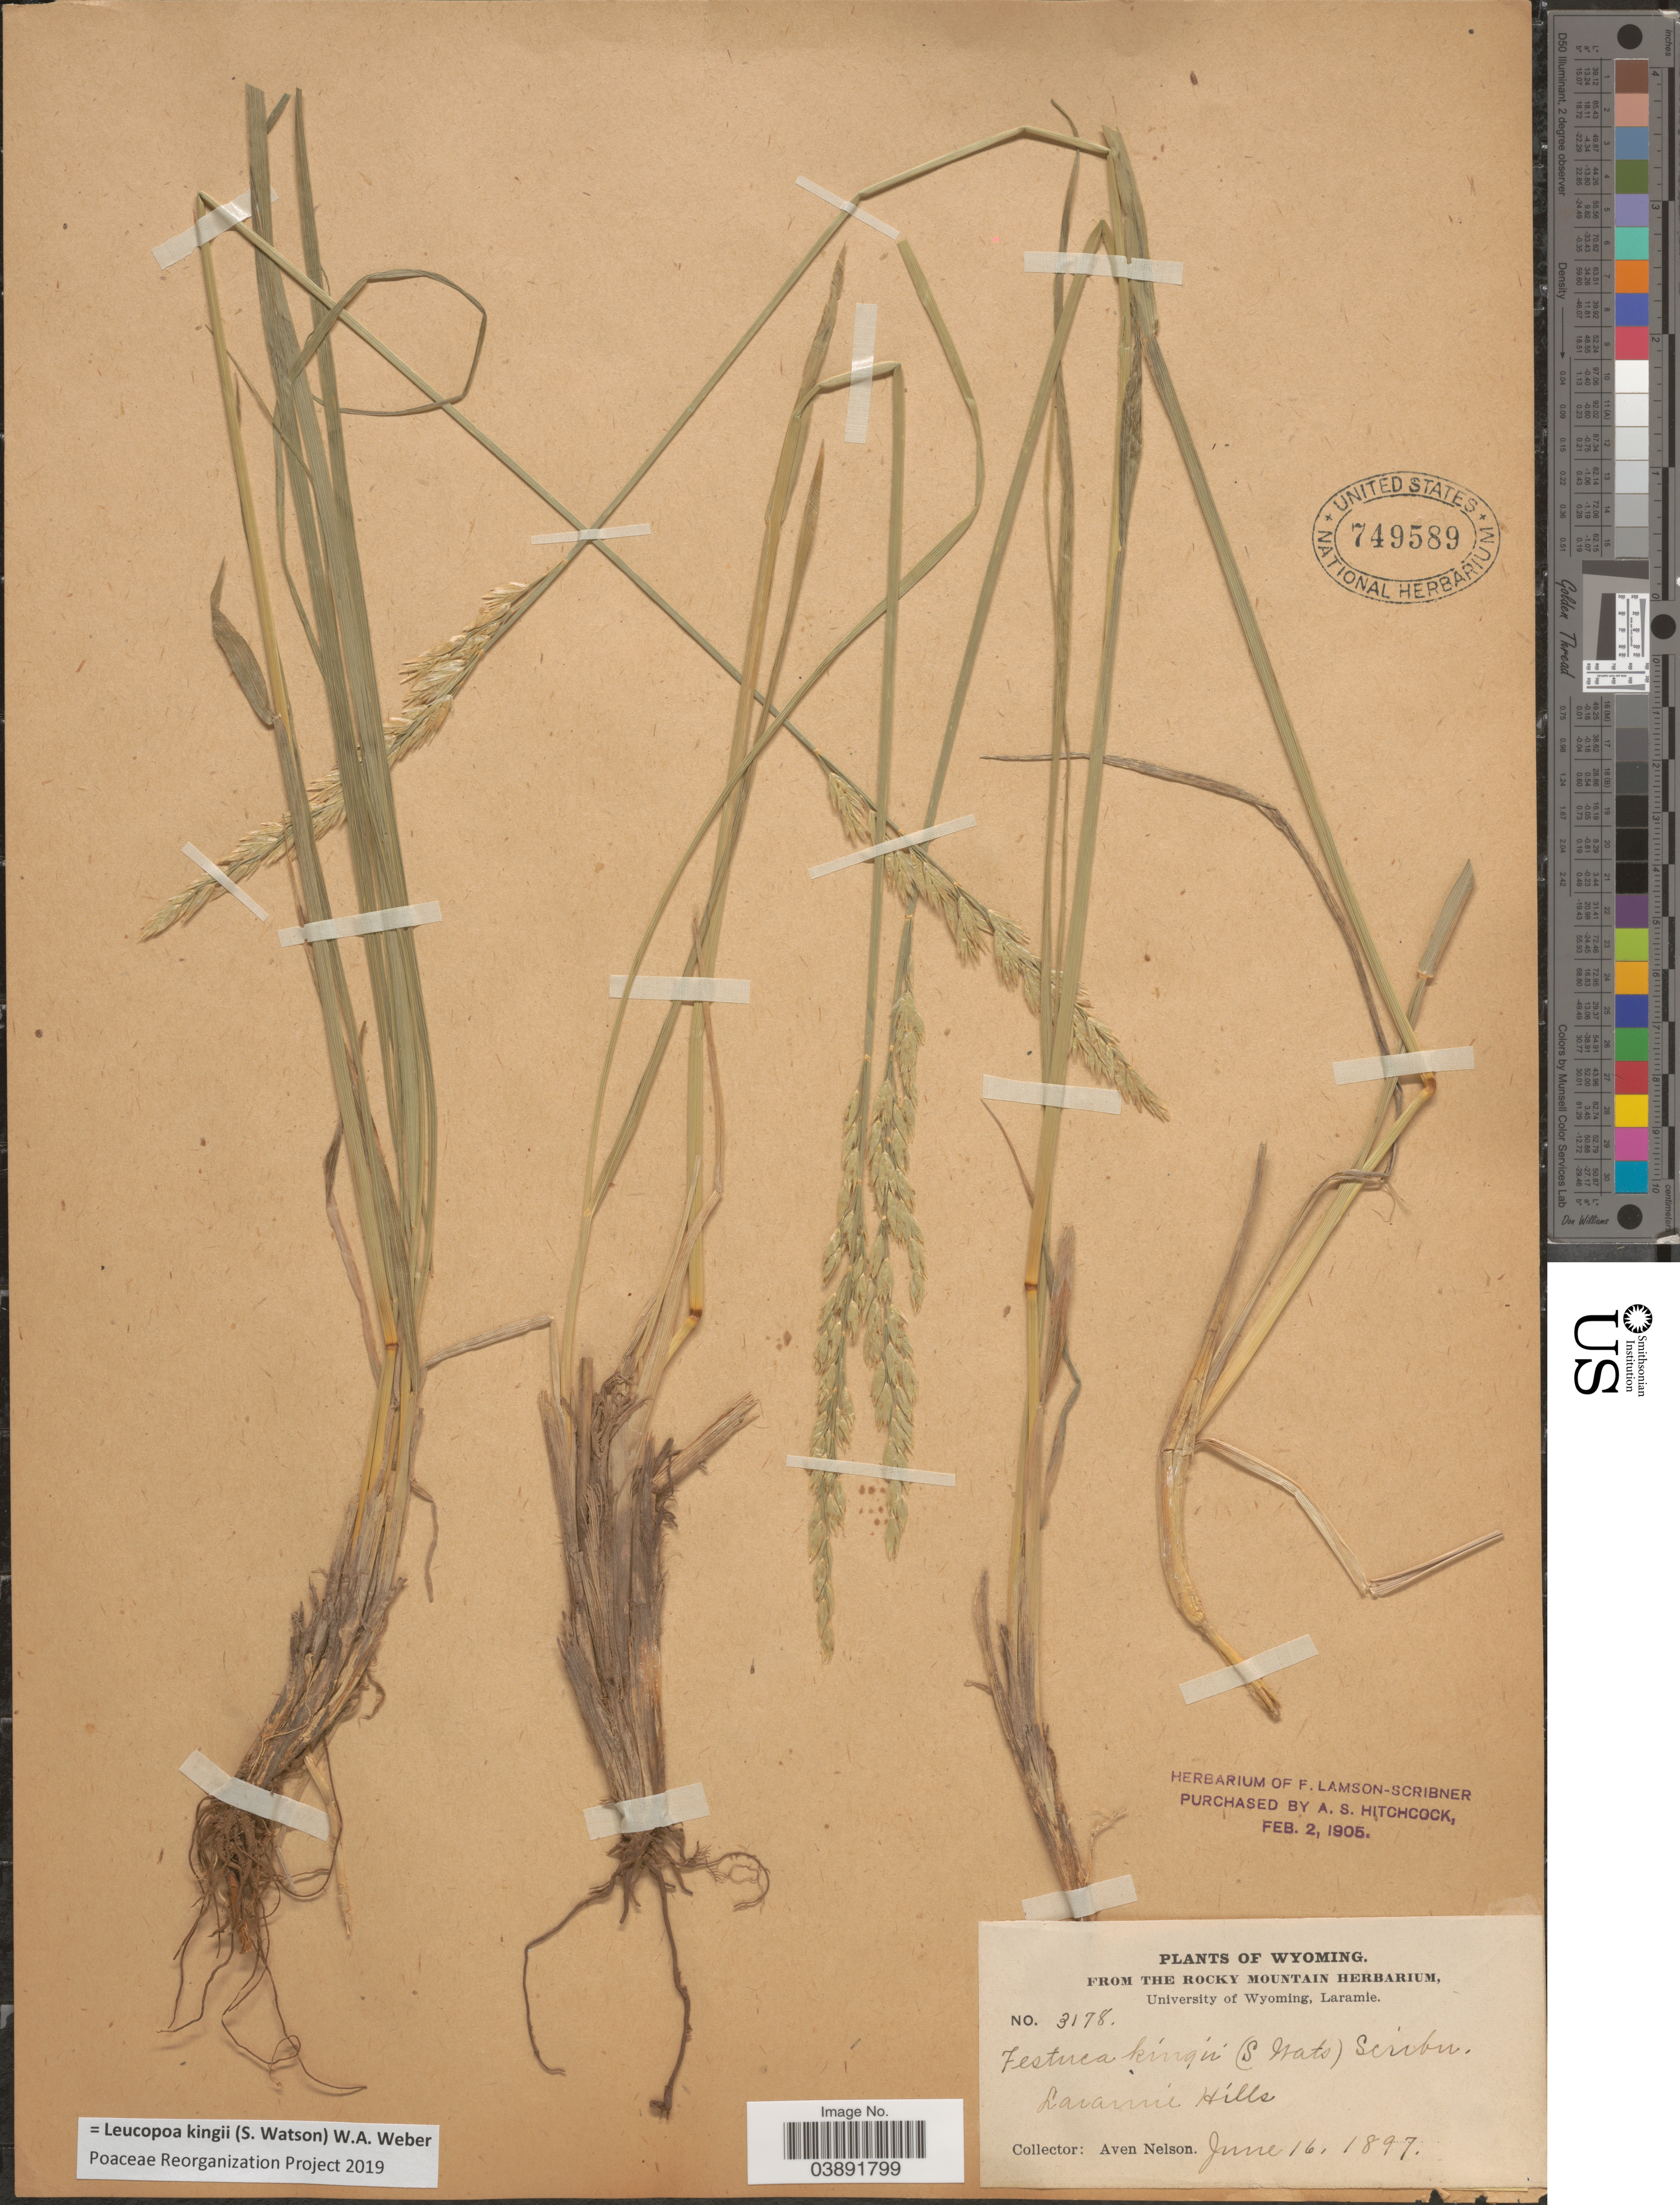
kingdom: Plantae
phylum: Tracheophyta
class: Liliopsida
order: Poales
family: Poaceae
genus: Hesperochloa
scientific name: Hesperochloa kingii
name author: (S. Watson) Rydb.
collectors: A. Nelson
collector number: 3178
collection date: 1897-06-16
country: United States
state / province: Wyoming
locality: Laramie Hills.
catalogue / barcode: US 749589